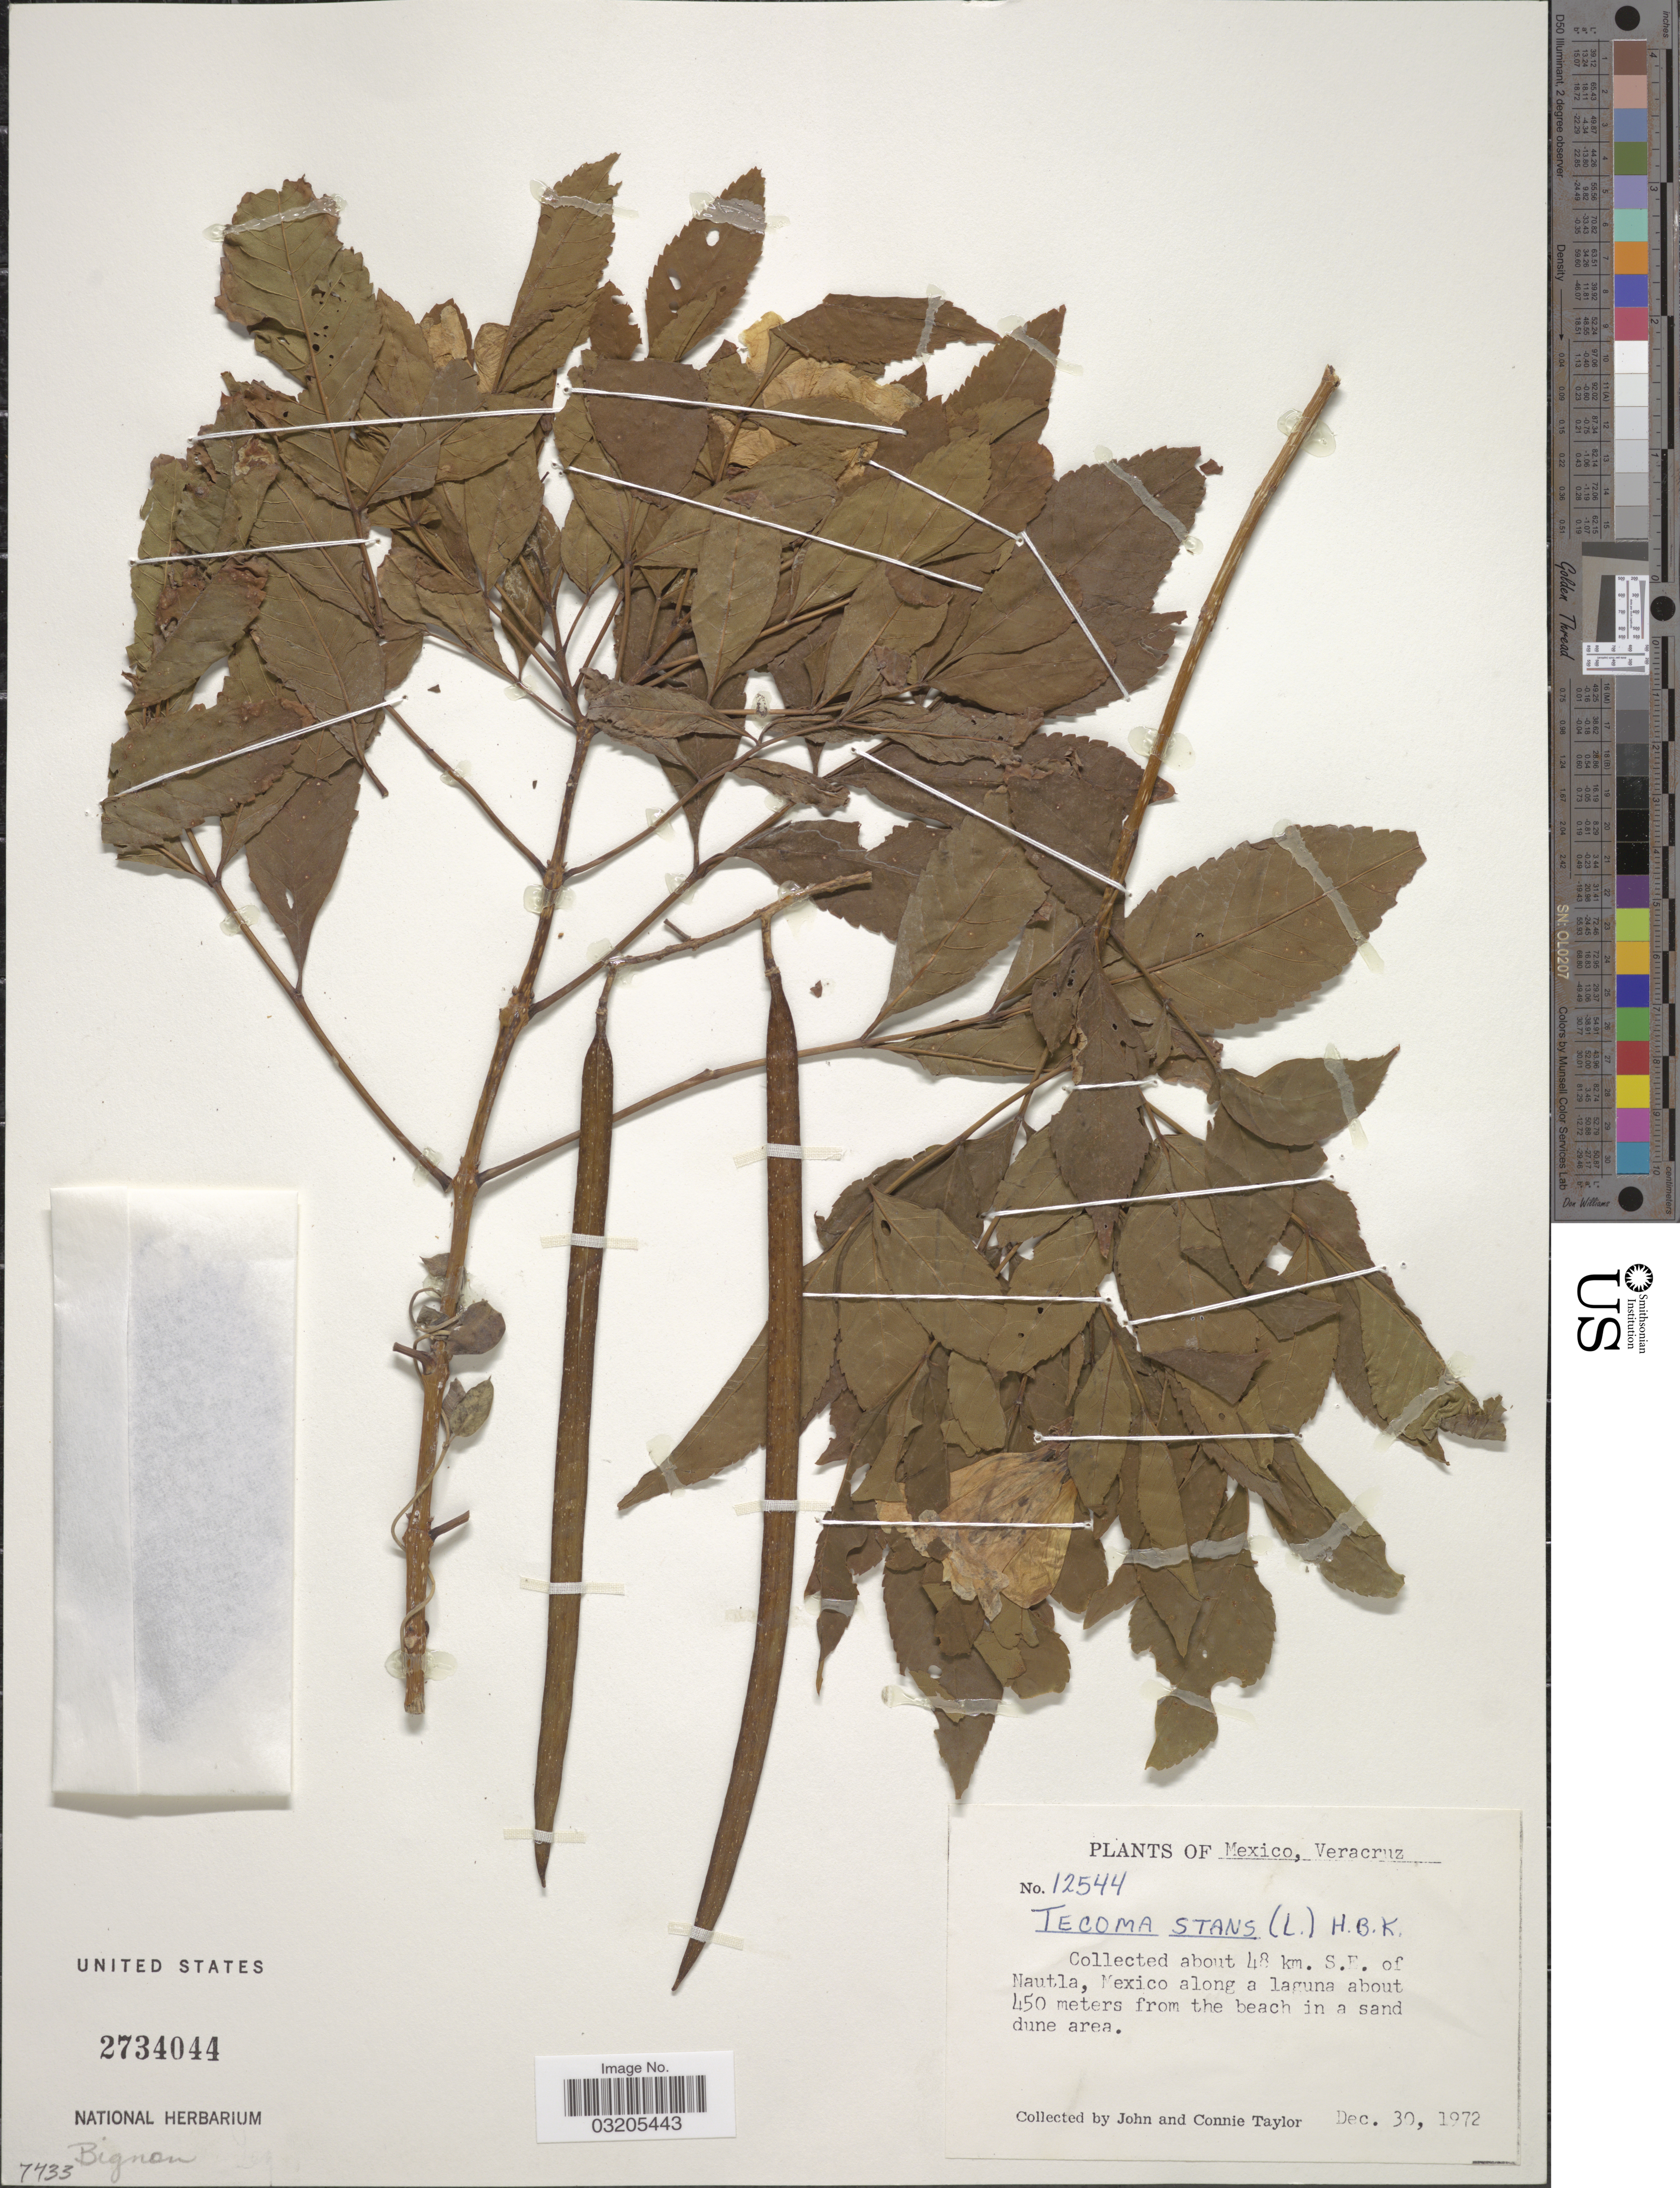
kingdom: Plantae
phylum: Tracheophyta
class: Magnoliopsida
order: Lamiales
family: Bignoniaceae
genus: Tecoma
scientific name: Tecoma stans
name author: (L.) Juss. ex Kunth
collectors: J. Taylor & C. Taylor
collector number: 12544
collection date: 1972-12-30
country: Mexico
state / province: Veracruz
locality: Veracruz. About 48 km. S.E. of Nautla, Mexico along a laguna about 450 meters from the beach in a sand dune area.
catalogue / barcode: US 2734044